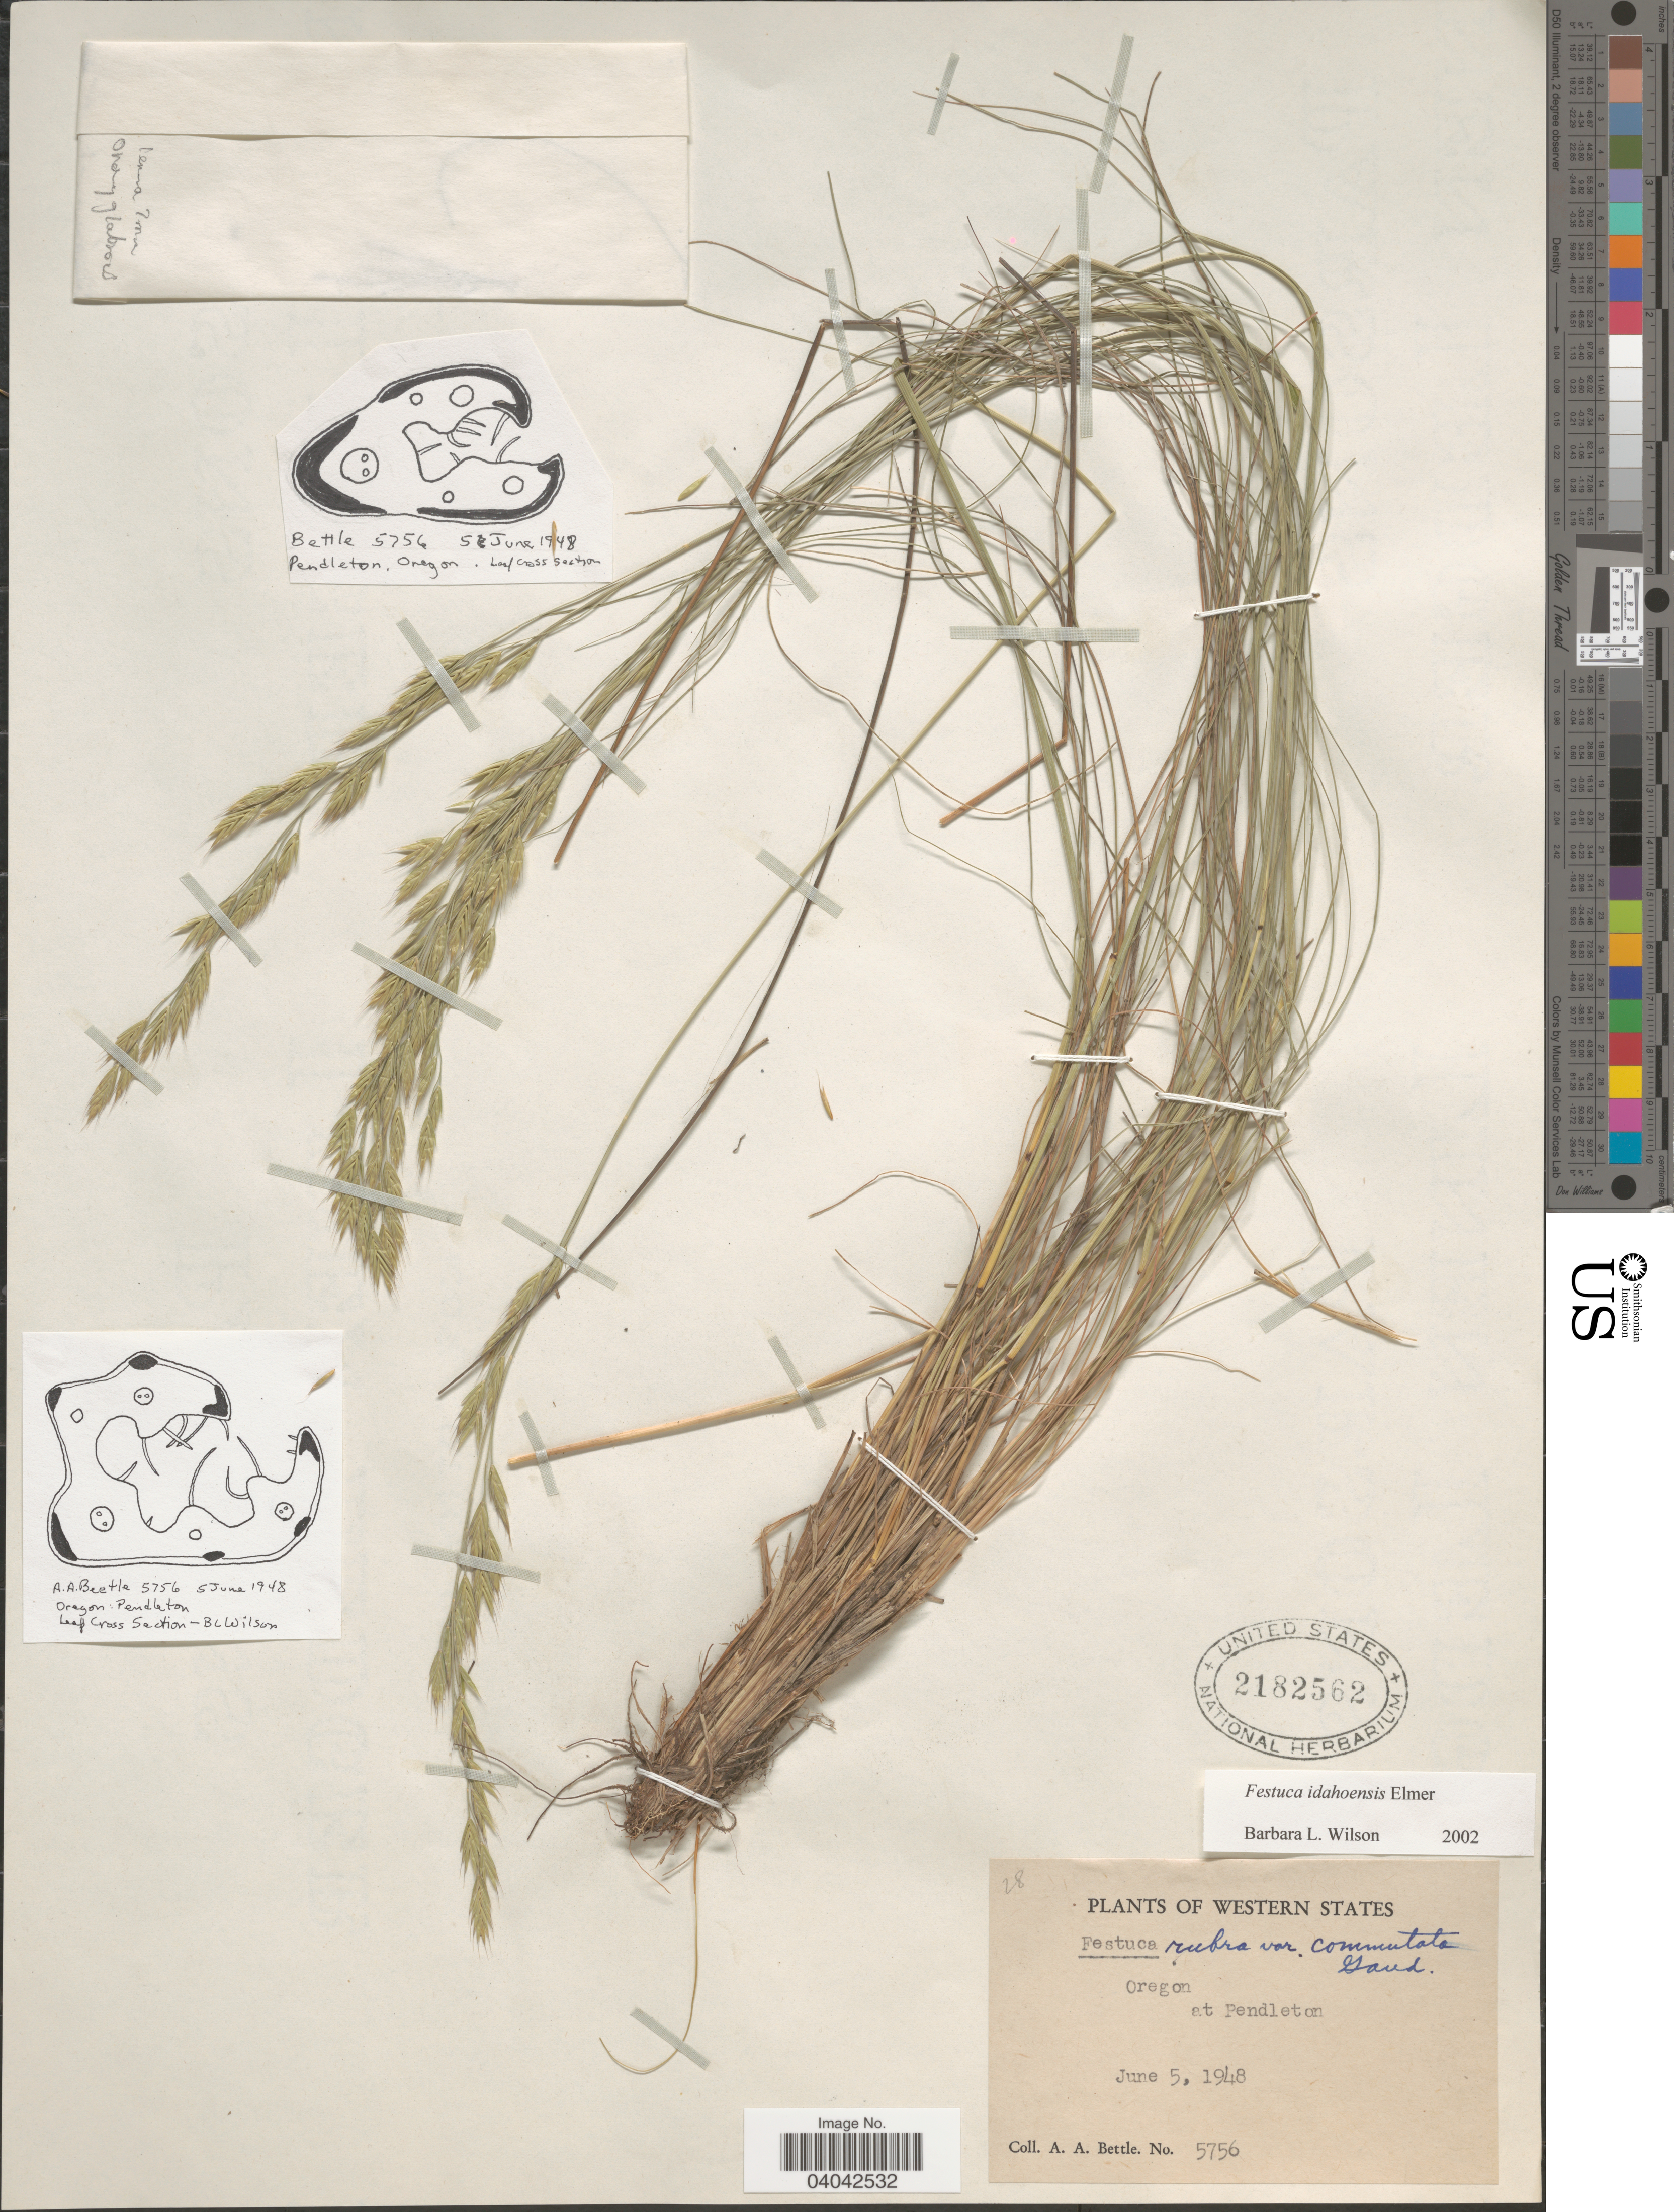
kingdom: Plantae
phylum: Tracheophyta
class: Liliopsida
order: Poales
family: Poaceae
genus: Festuca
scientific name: Festuca idahoensis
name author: Elmer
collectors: A. A. Beetle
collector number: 5756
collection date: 1948-06-05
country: United States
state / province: Oregon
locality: Western States. At Pendleton.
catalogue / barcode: US 2182562